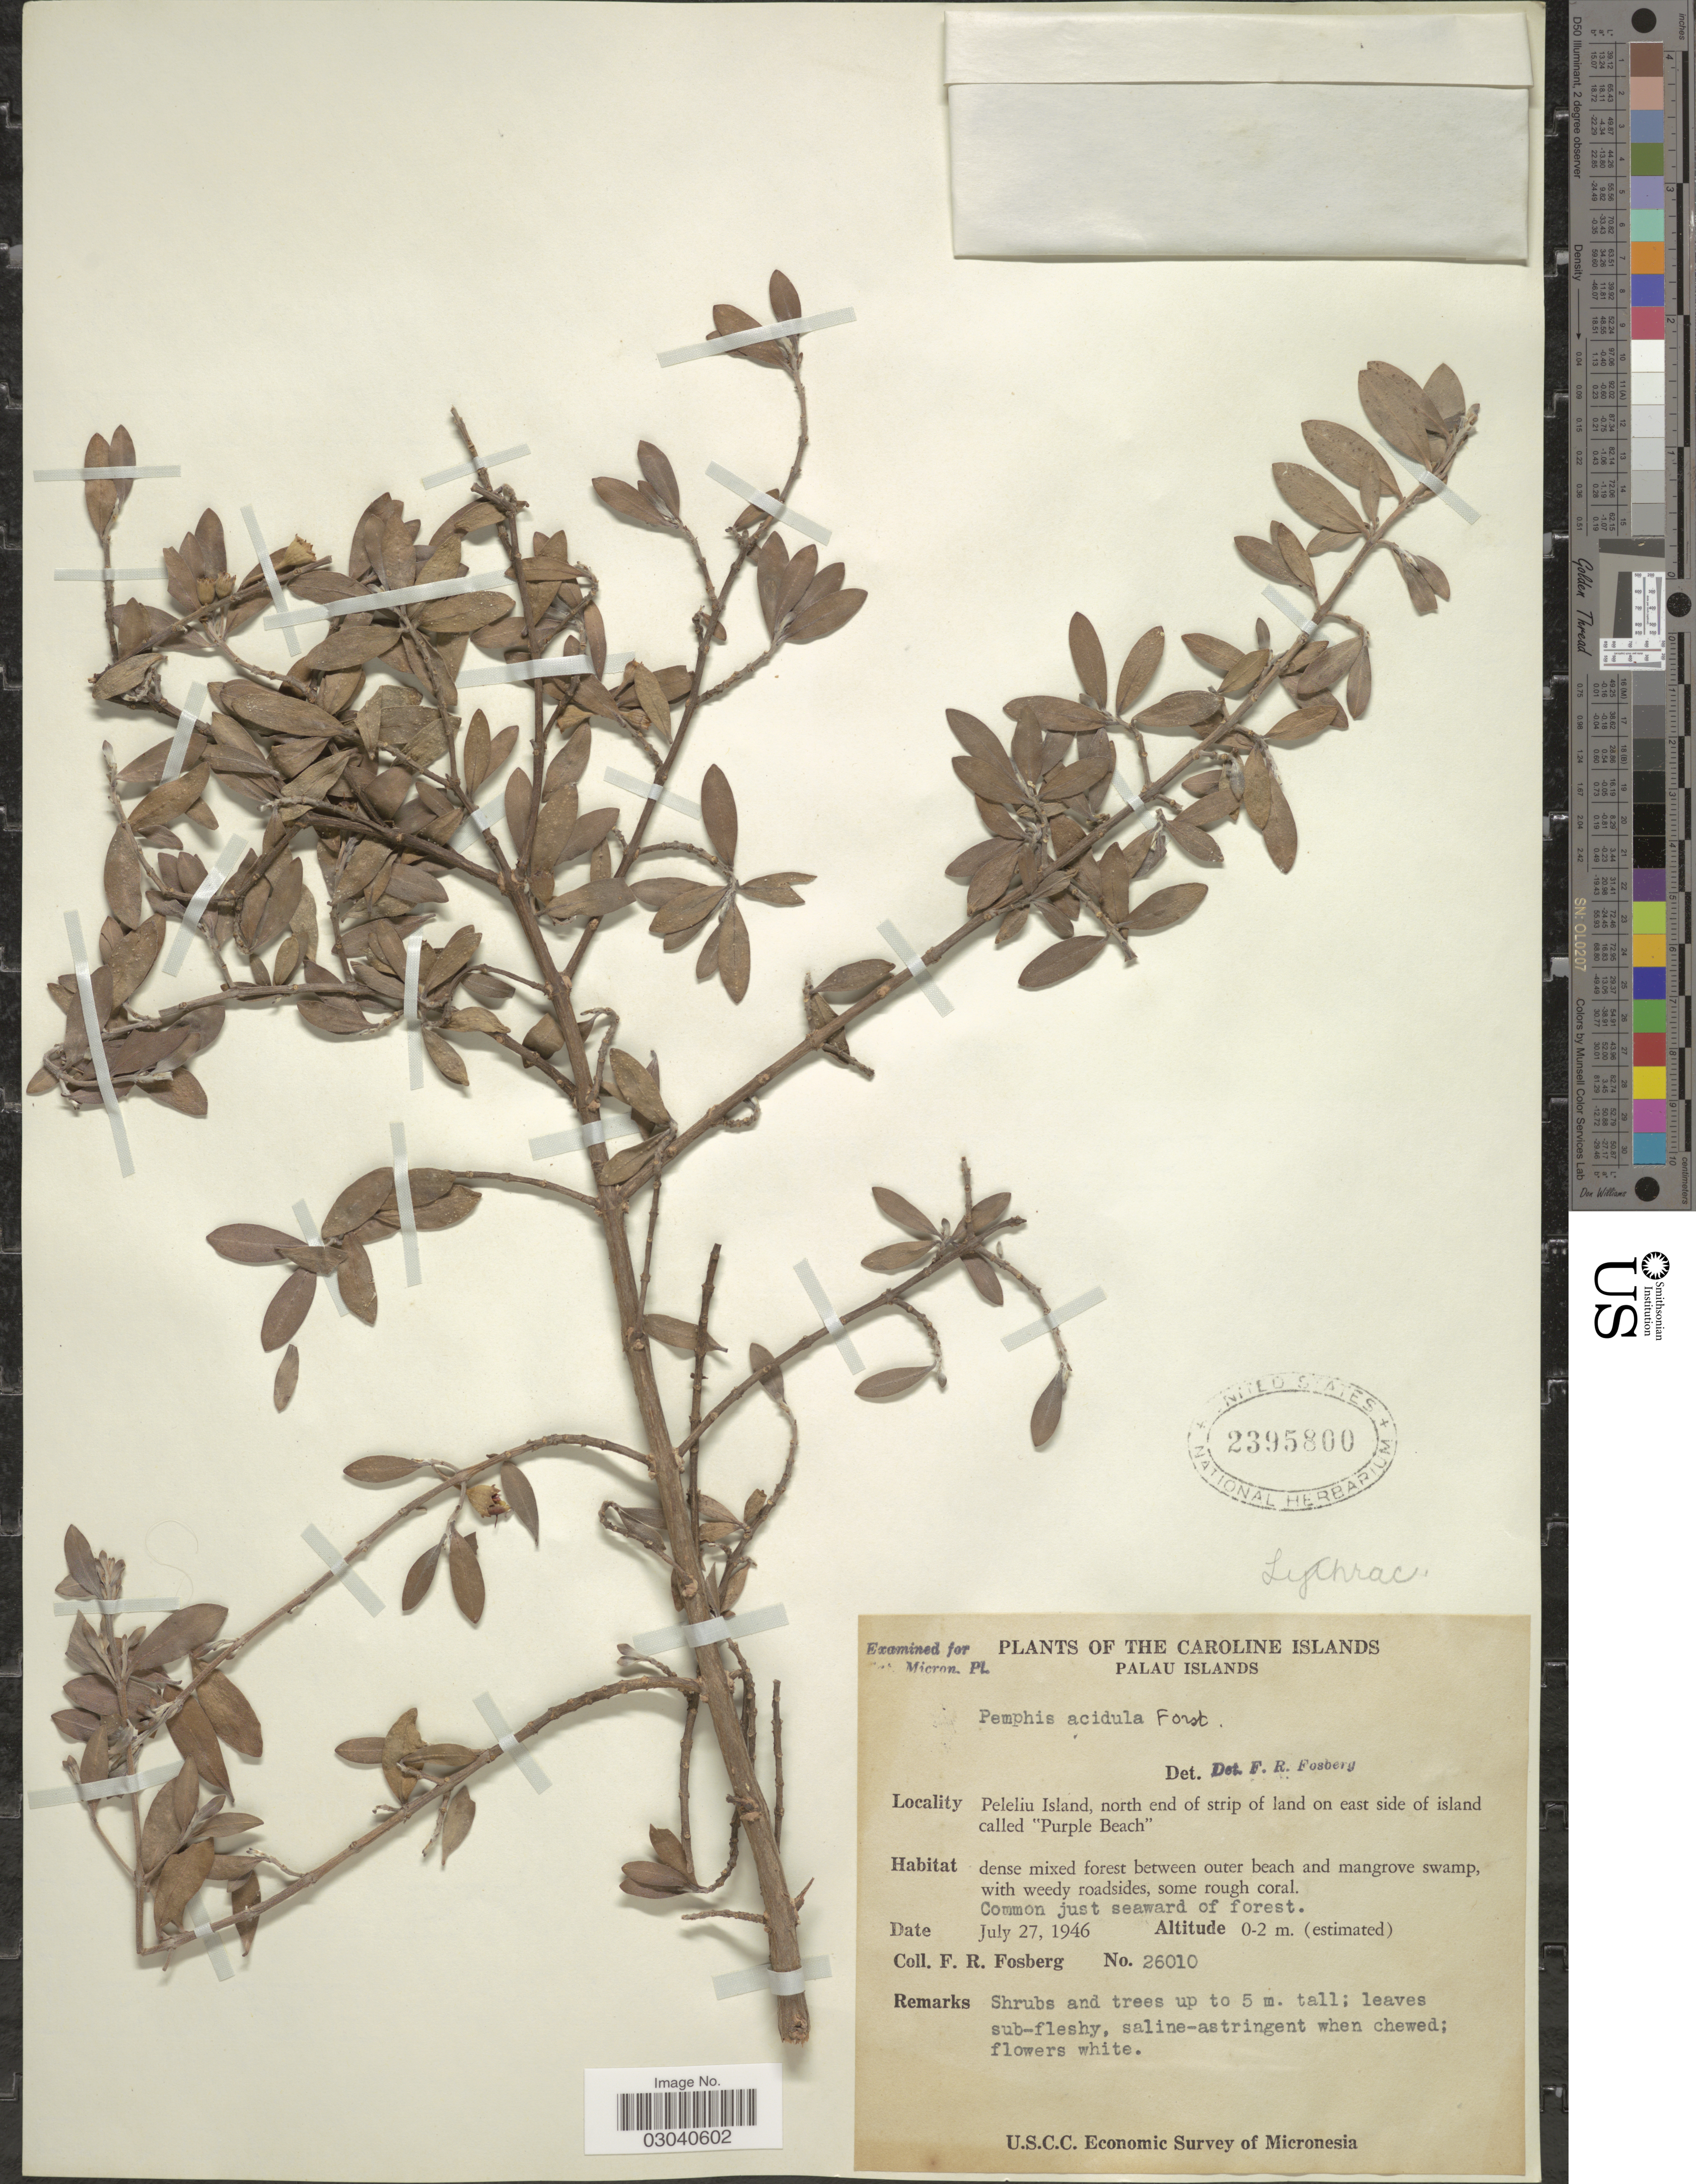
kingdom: Plantae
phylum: Tracheophyta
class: Magnoliopsida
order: Myrtales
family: Lythraceae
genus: Pemphis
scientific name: Pemphis acidula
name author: J.R. Forst. & G. Forst.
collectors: F. R. Fosberg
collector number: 26010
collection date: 1946-07-27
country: Palau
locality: Caroline Islands. Palau Islands. Peleliu Island, north end of strip of land on east side of island called "Purple Beach".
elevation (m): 0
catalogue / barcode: US 2395800